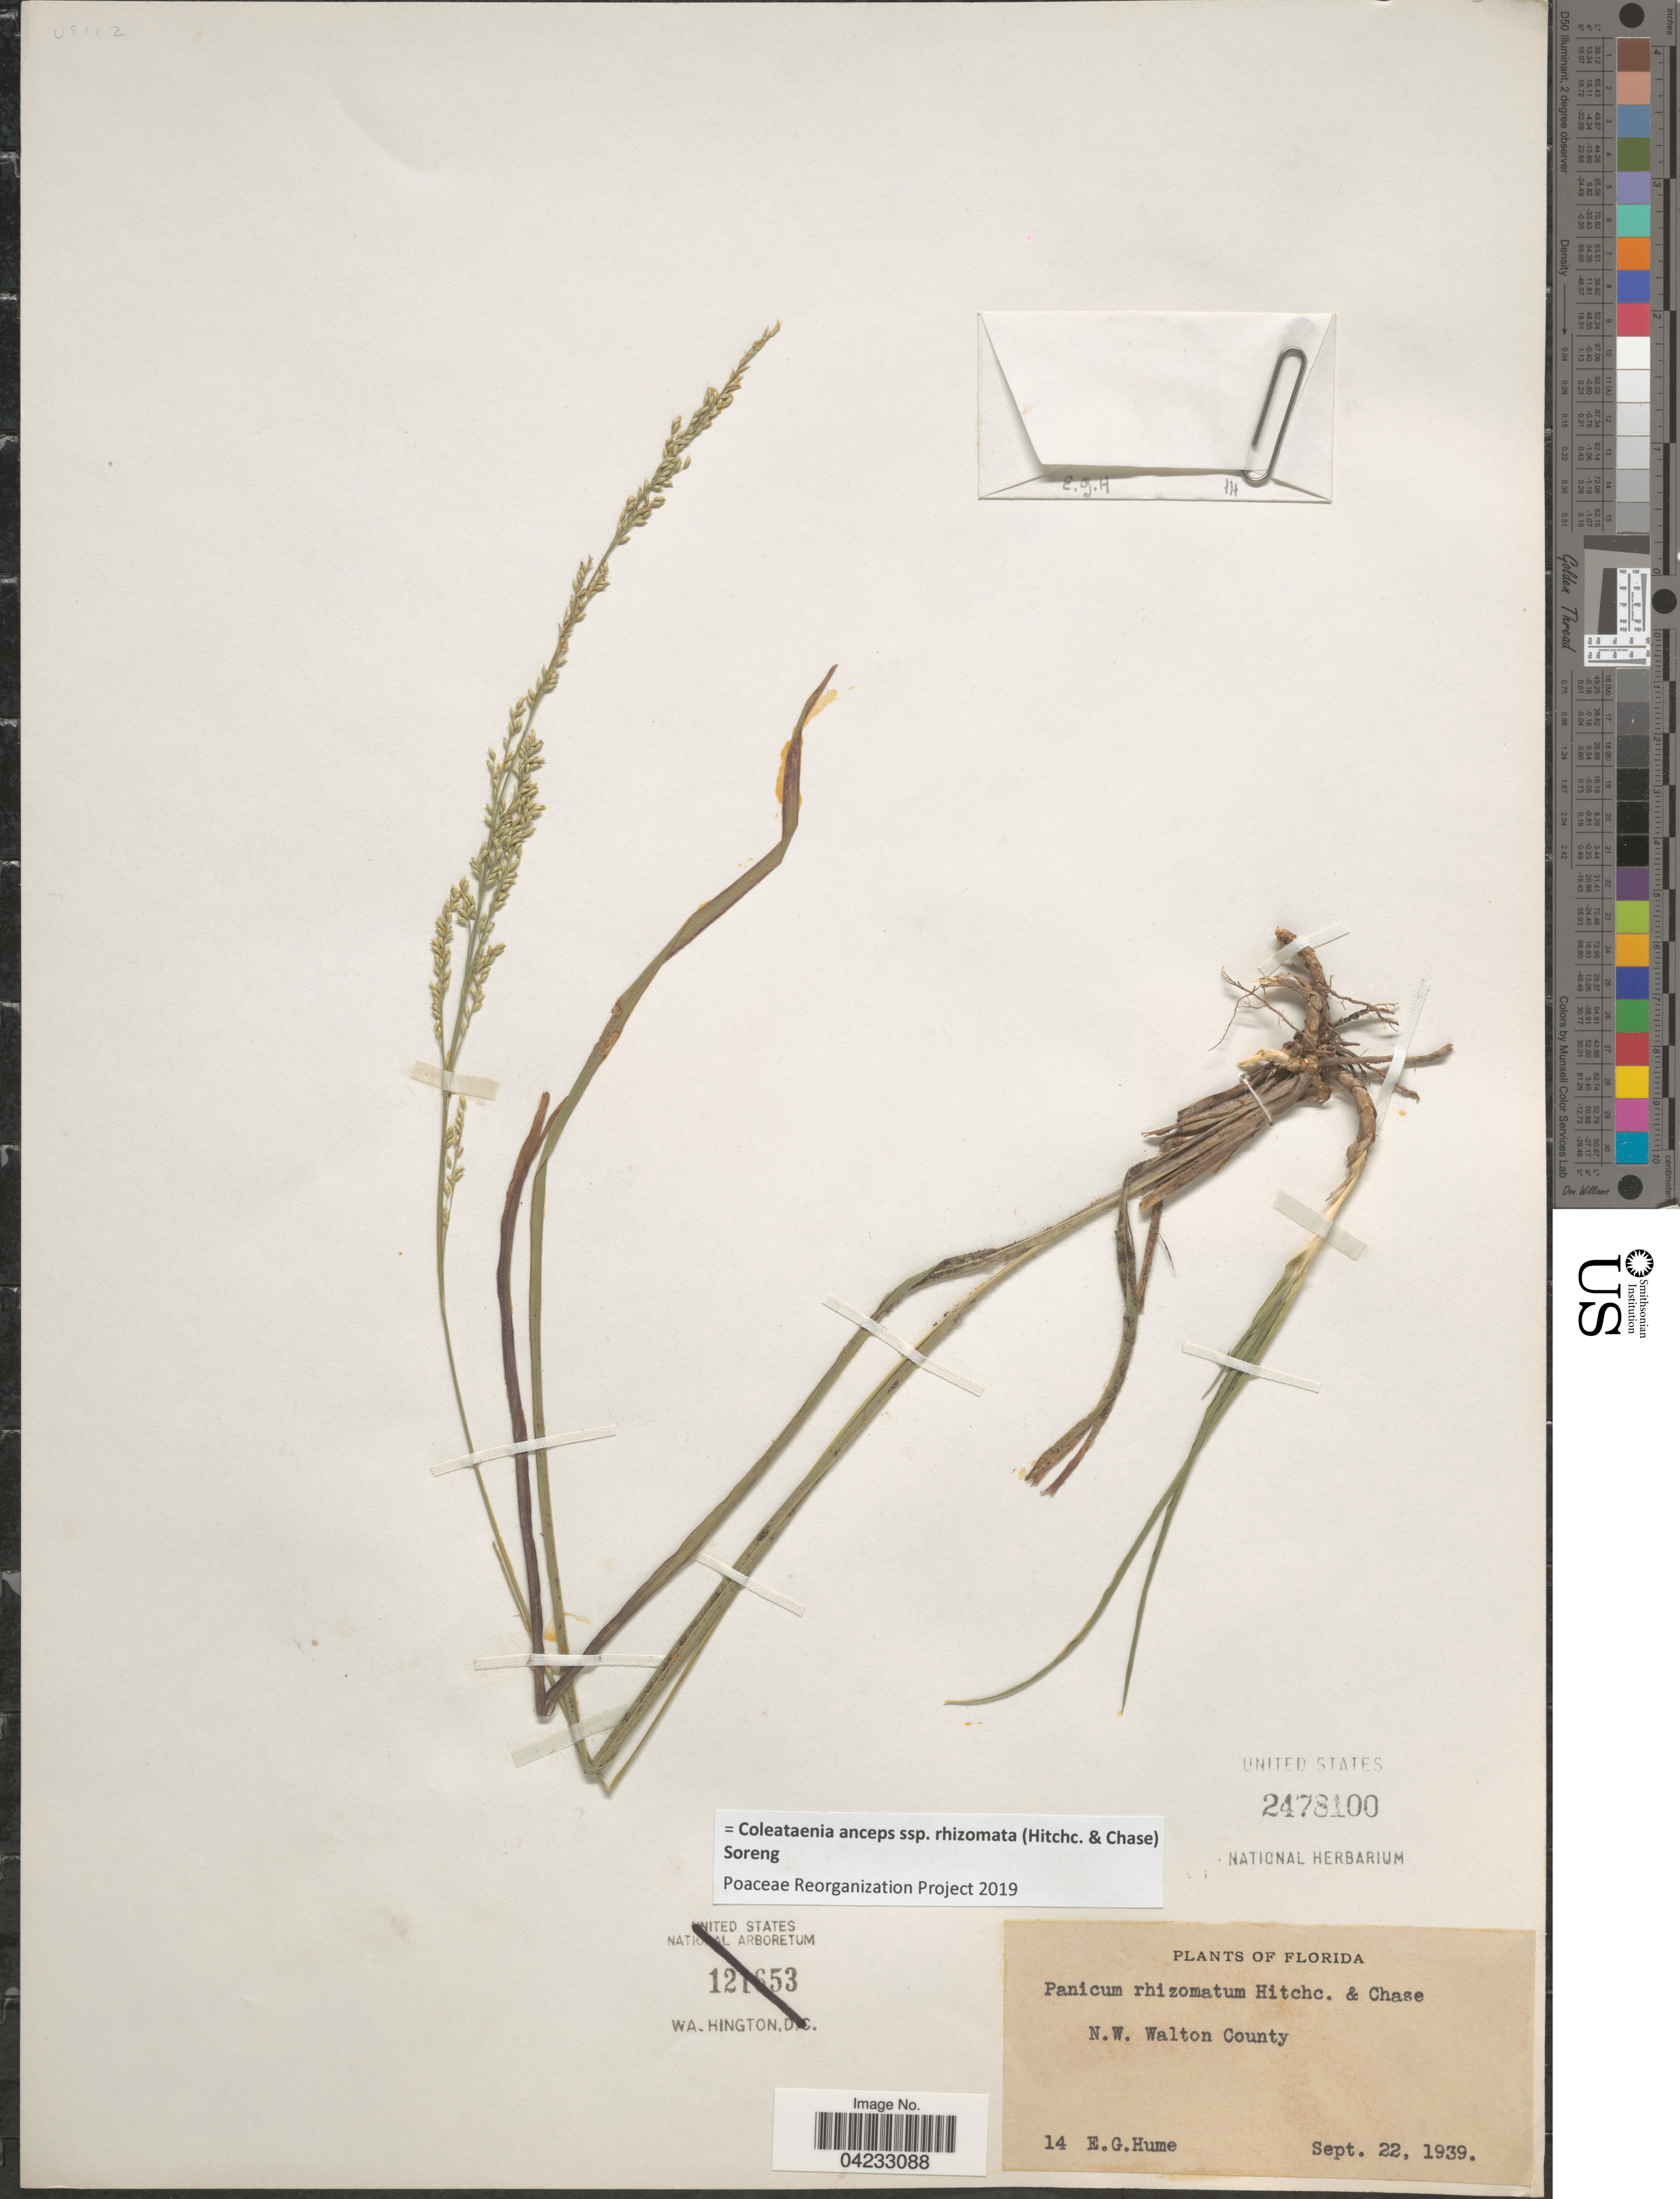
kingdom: Plantae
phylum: Tracheophyta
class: Liliopsida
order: Poales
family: Poaceae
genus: Coleataenia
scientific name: Coleataenia anceps subsp. rhizomata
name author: (Hitchc. & Chase) Soreng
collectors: E. Hume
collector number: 14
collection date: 1939-09-22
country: United States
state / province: Florida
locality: N.W. Walton County.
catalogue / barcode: US 2478100